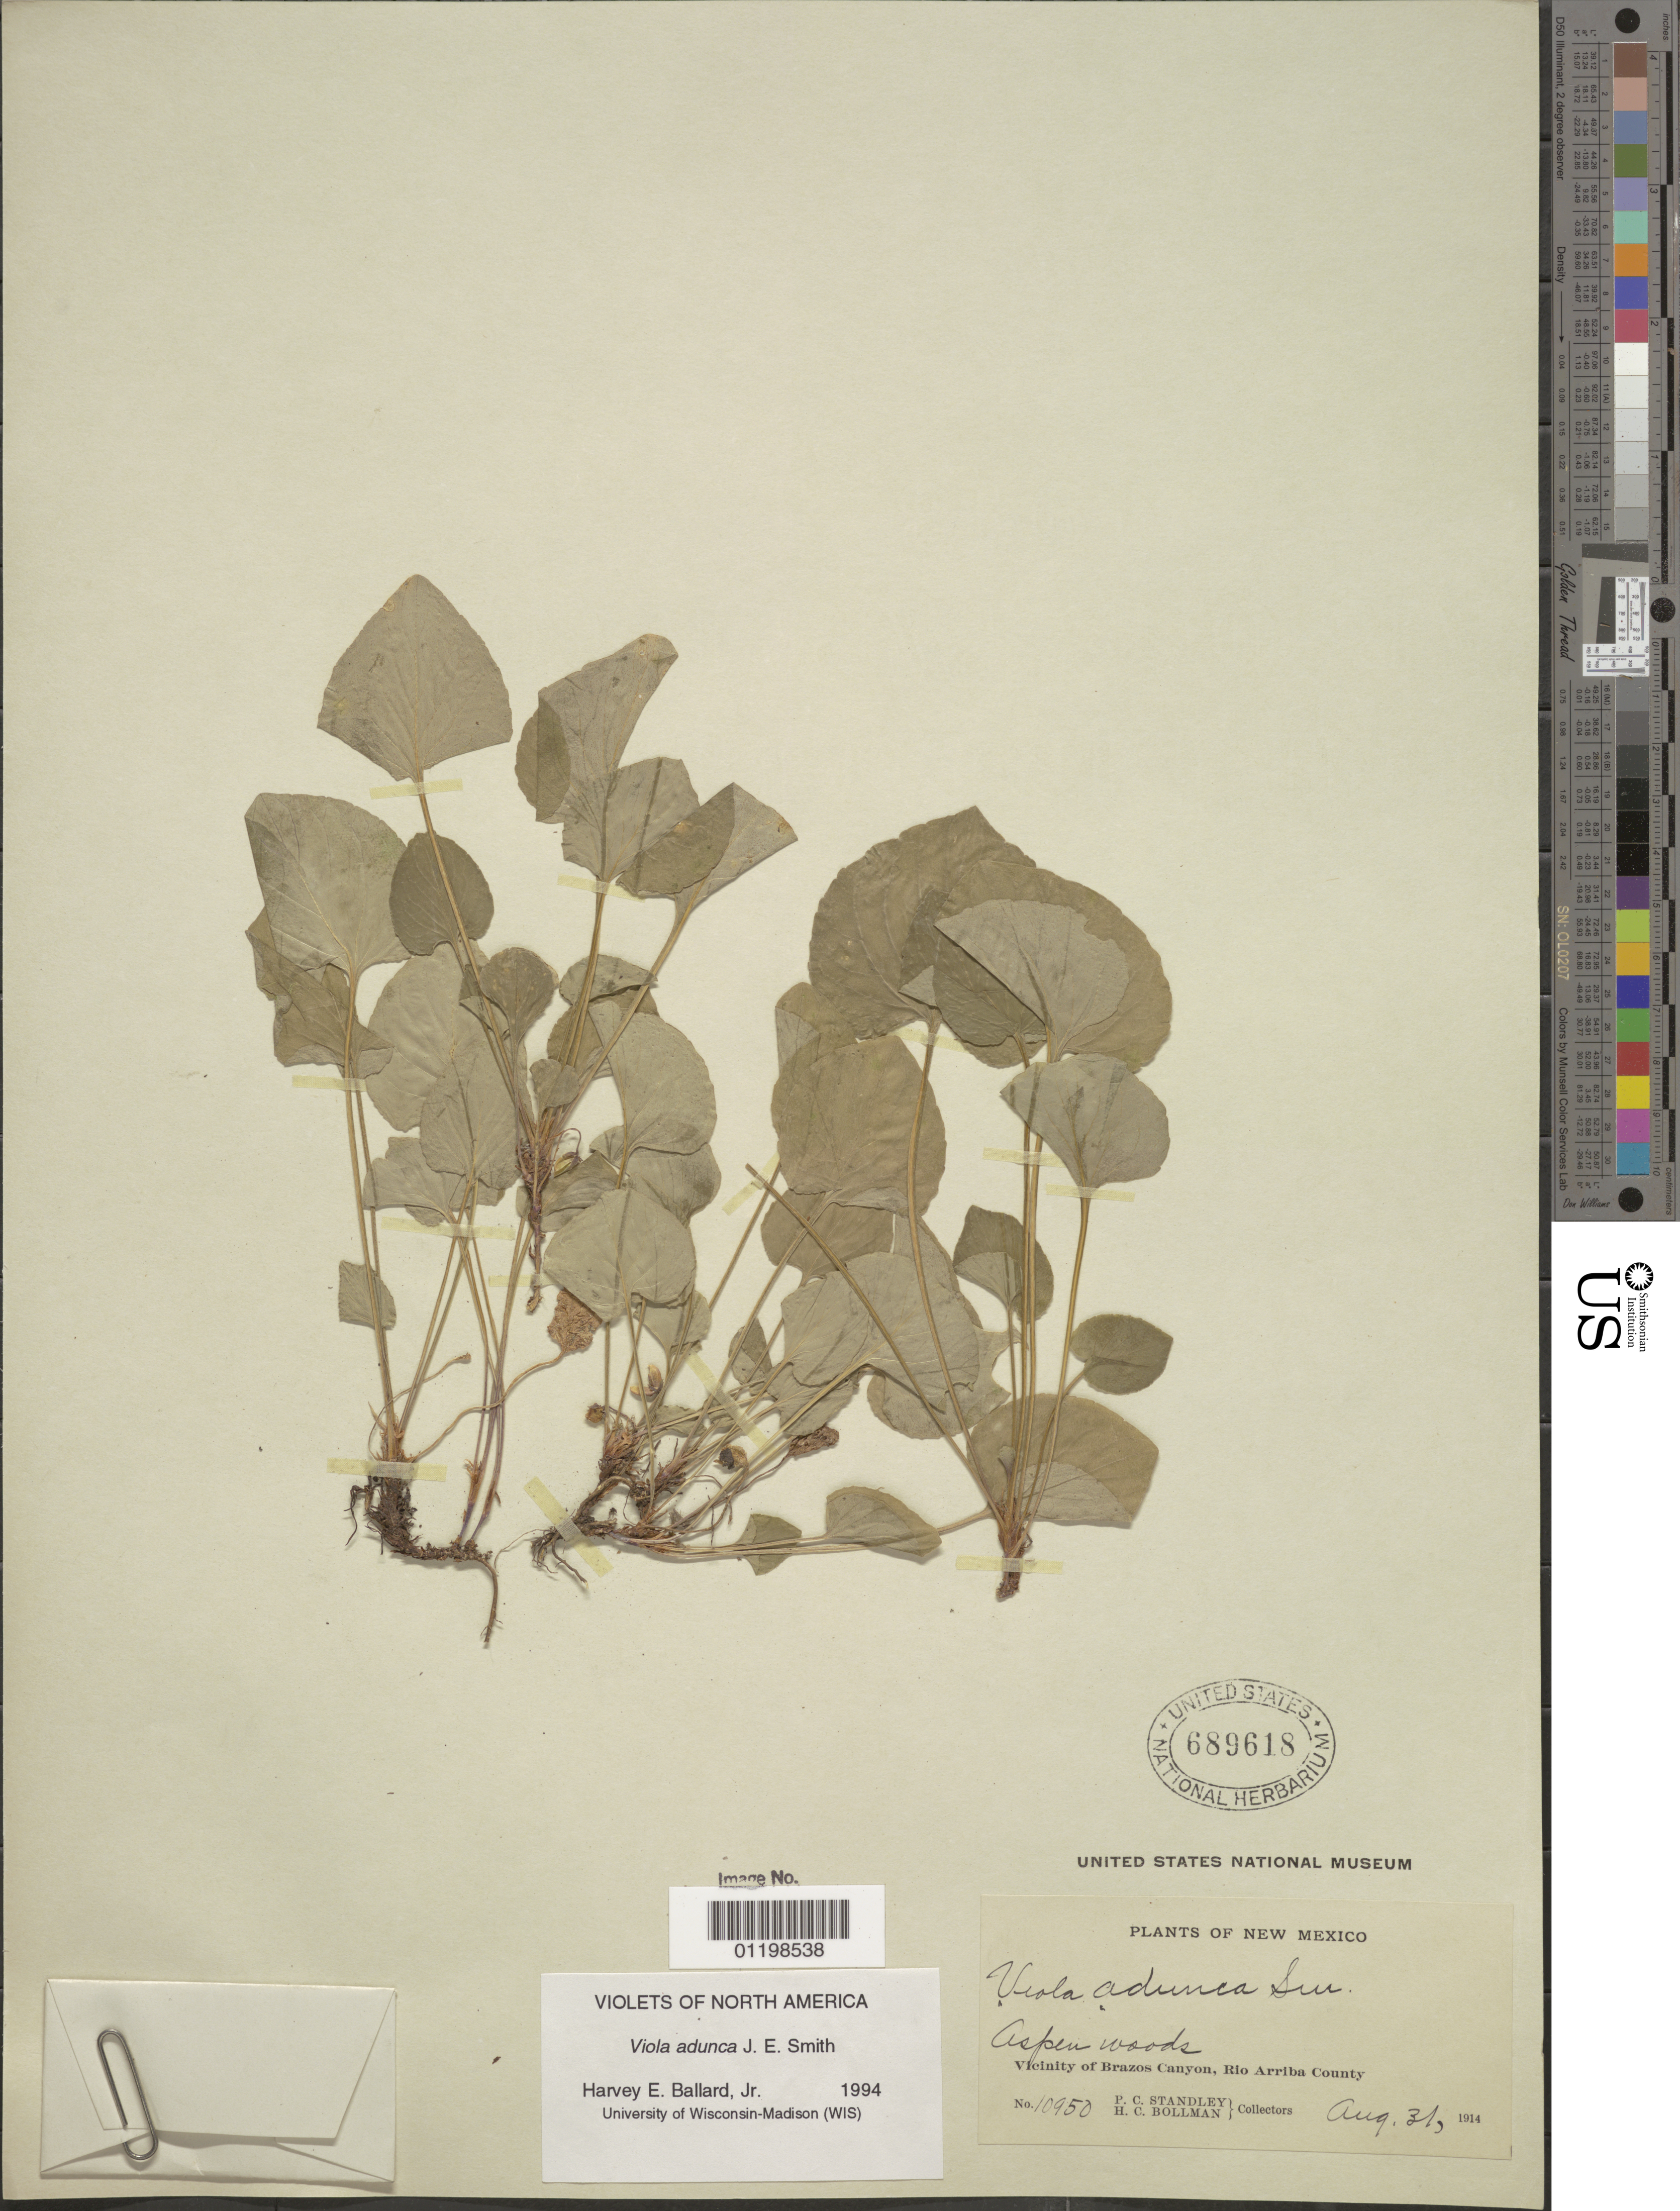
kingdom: Plantae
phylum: Tracheophyta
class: Magnoliopsida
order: Malpighiales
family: Violaceae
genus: Viola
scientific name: Viola adunca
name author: Sm.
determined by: Ballard, Harvey E.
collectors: P. C. Standley & H. C. Bollman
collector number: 10950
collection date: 1914-08-31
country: United States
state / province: New Mexico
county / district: Rio Arriba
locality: Vicinity of Brazos Canyon, aspen woods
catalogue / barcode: US 689618